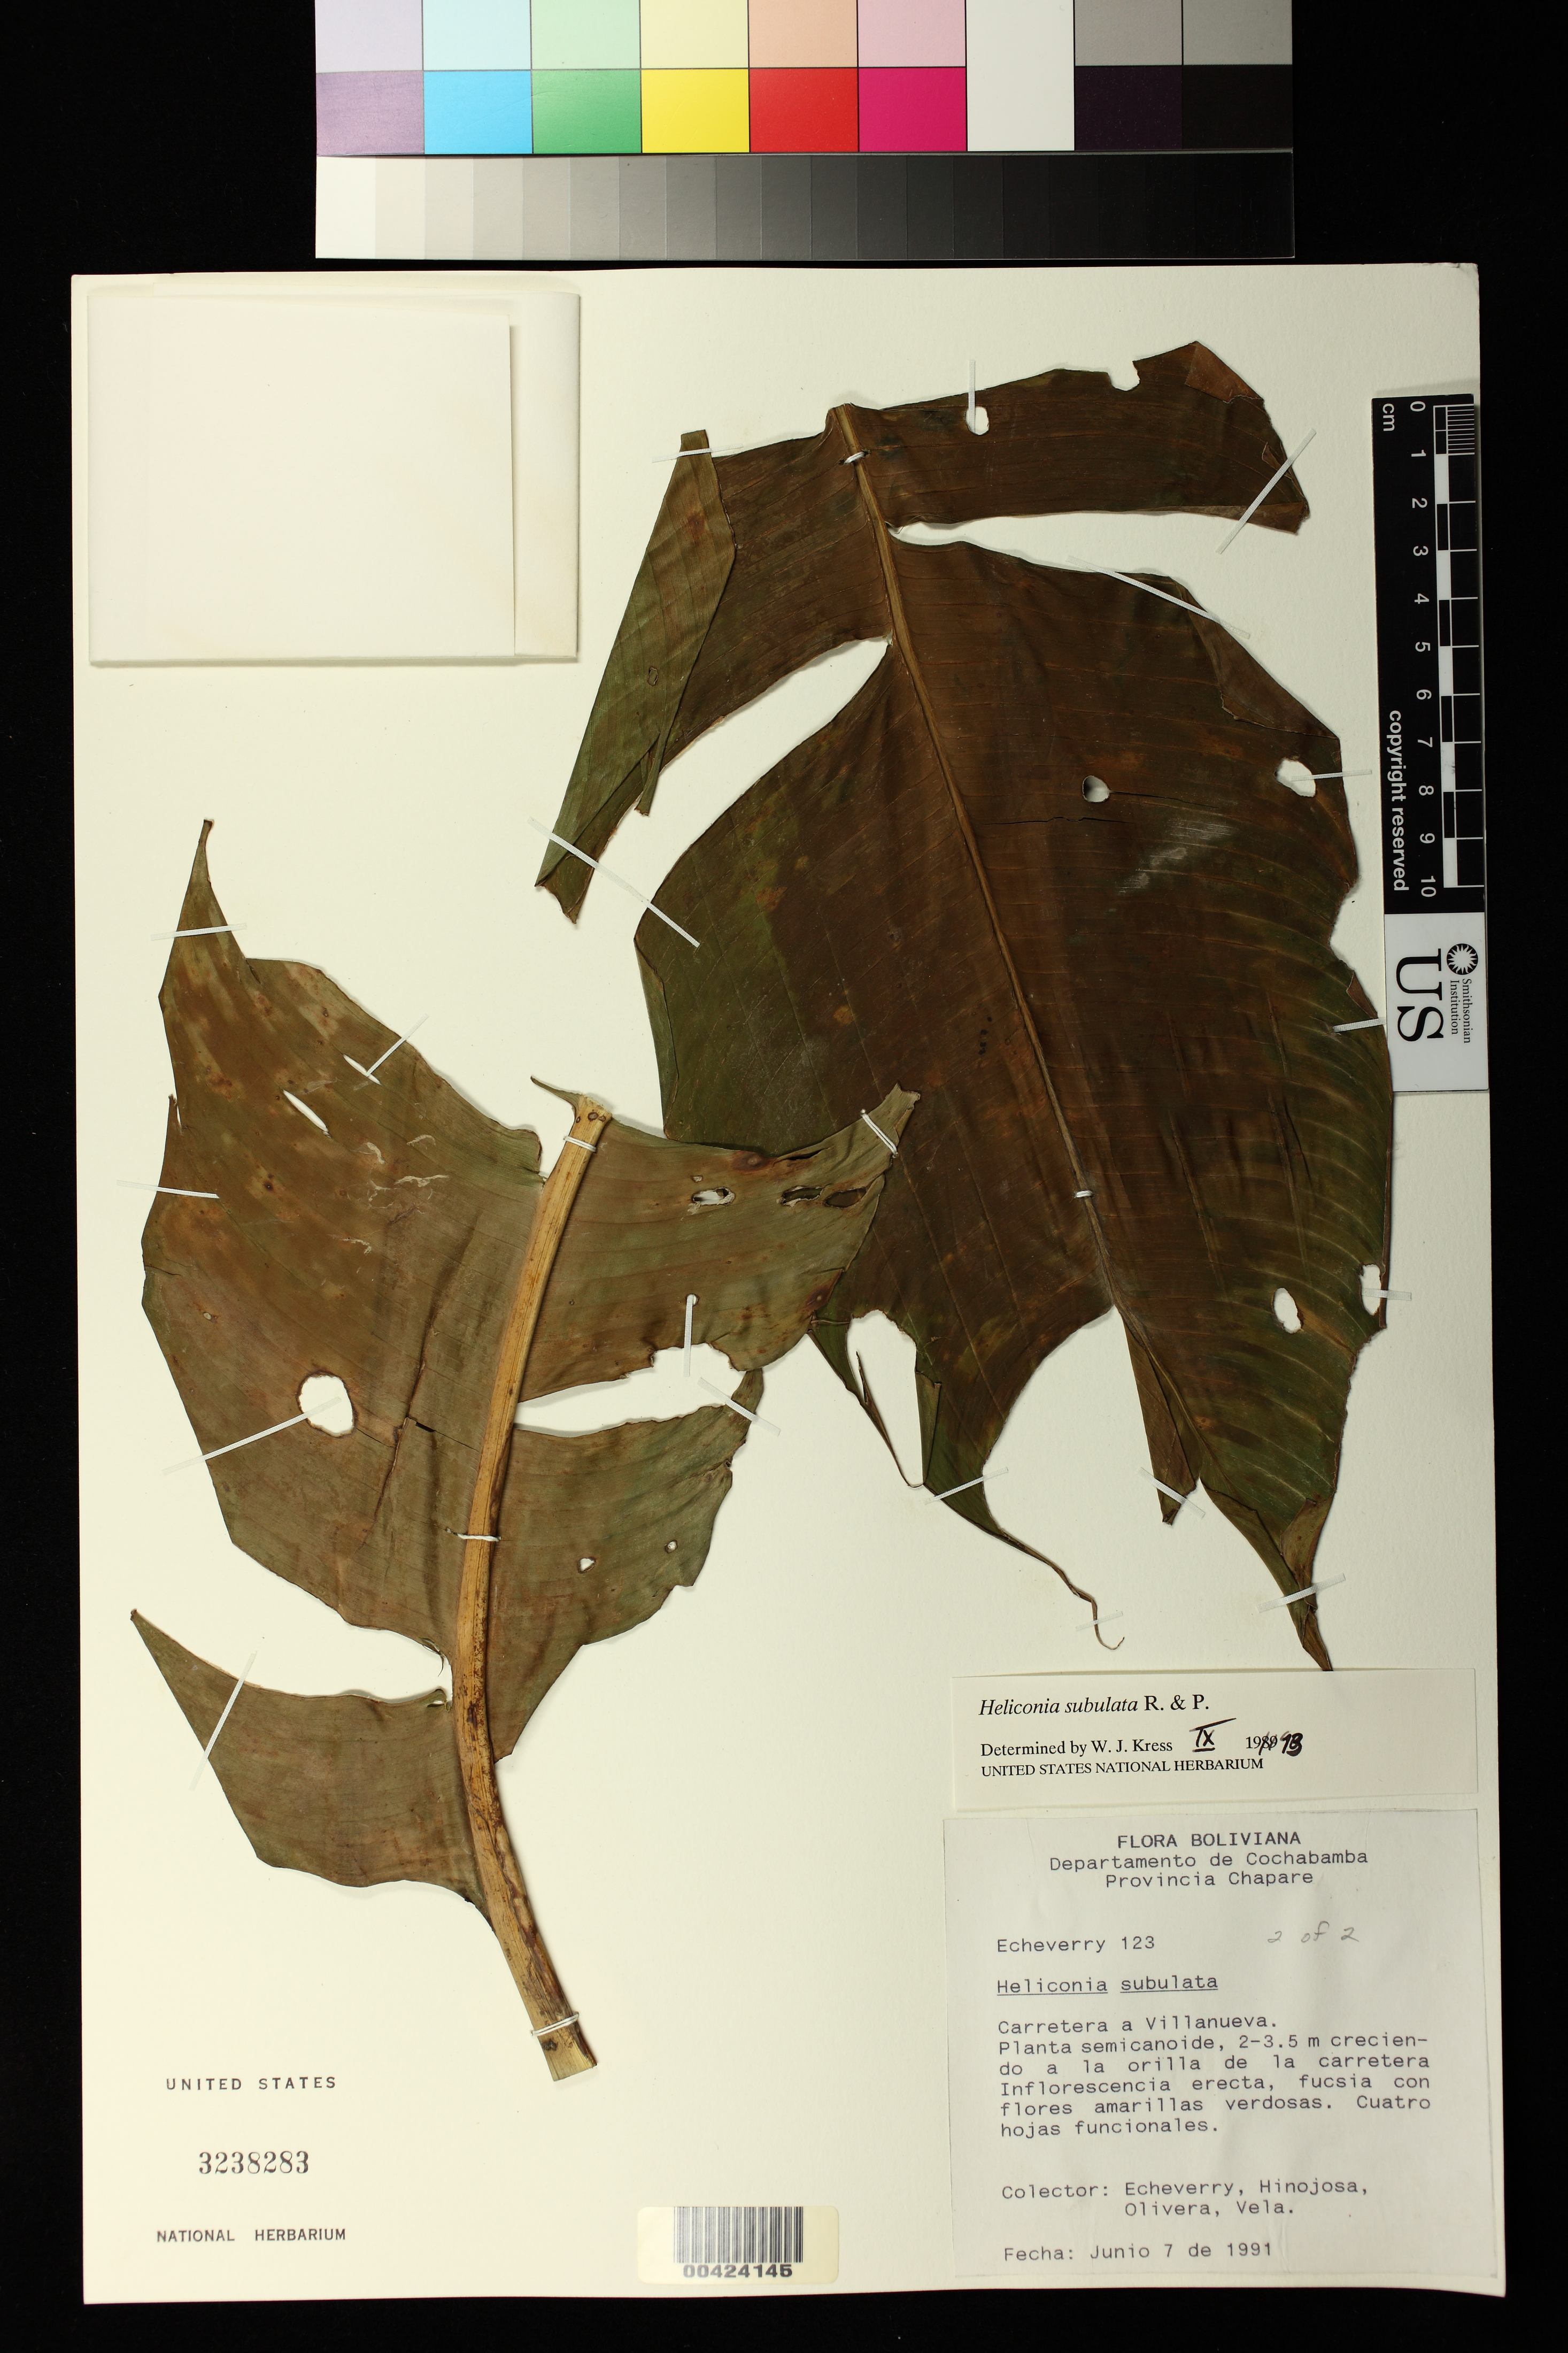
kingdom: Plantae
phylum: Tracheophyta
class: Liliopsida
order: Zingiberales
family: Heliconiaceae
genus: Heliconia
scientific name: Heliconia subulata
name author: Ruiz & Pav.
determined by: Kress, W. J., (US), Smithsonian Institution - National Museum of Natural History (UNITED STATES)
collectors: -. Echeverry, -- Hinojosa, -. Olivera & -. Vela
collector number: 123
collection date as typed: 07 Jun 1991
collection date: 1991-06-07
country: Bolivia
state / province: Cochabamba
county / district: Chaparé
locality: Carretera a Villanueva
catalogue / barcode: US 3238283